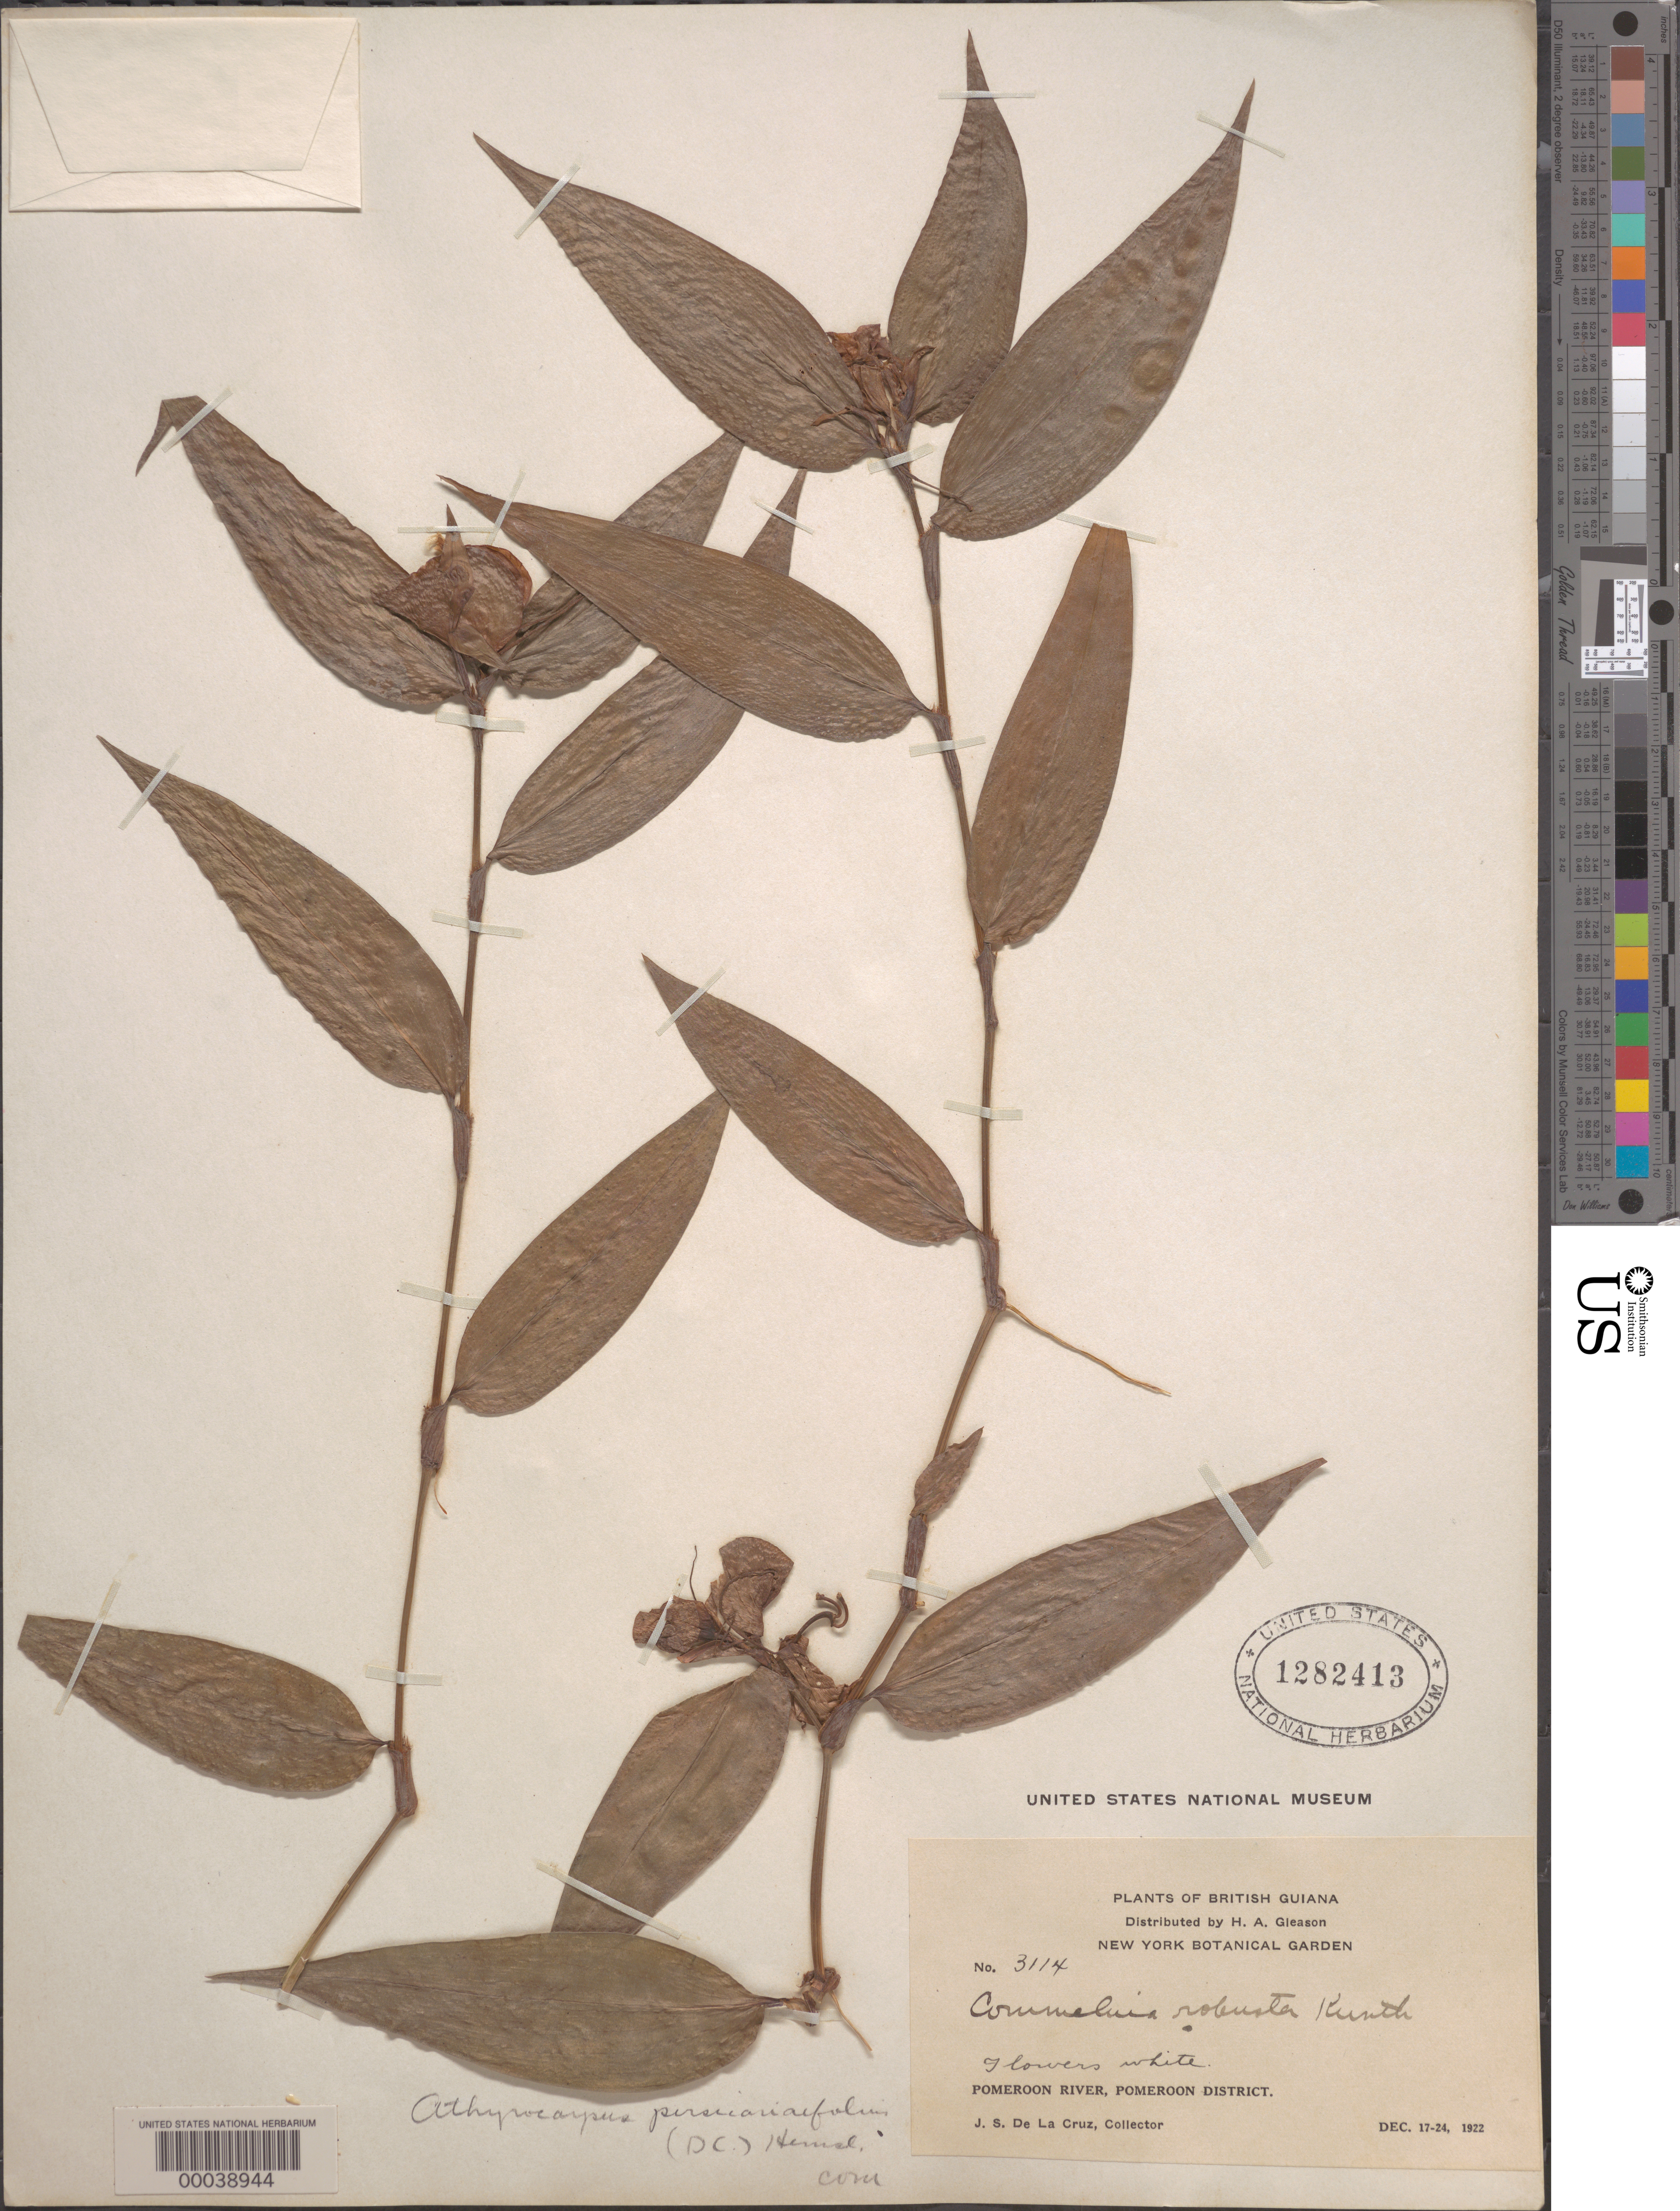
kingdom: Plantae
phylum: Tracheophyta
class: Liliopsida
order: Commelinales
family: Commelinaceae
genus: Commelina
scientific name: Commelina rufipes var. glabrata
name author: (D.R. Hunt) Faden & D.R. Hunt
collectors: J. S. de la Cruz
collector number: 3114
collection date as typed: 17 Dec 1922 to 24 Dec 1922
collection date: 1922-12-17/1922-12-24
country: Guyana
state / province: Pomeroon-Supenaam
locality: Pomeroon river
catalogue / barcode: US 1282413